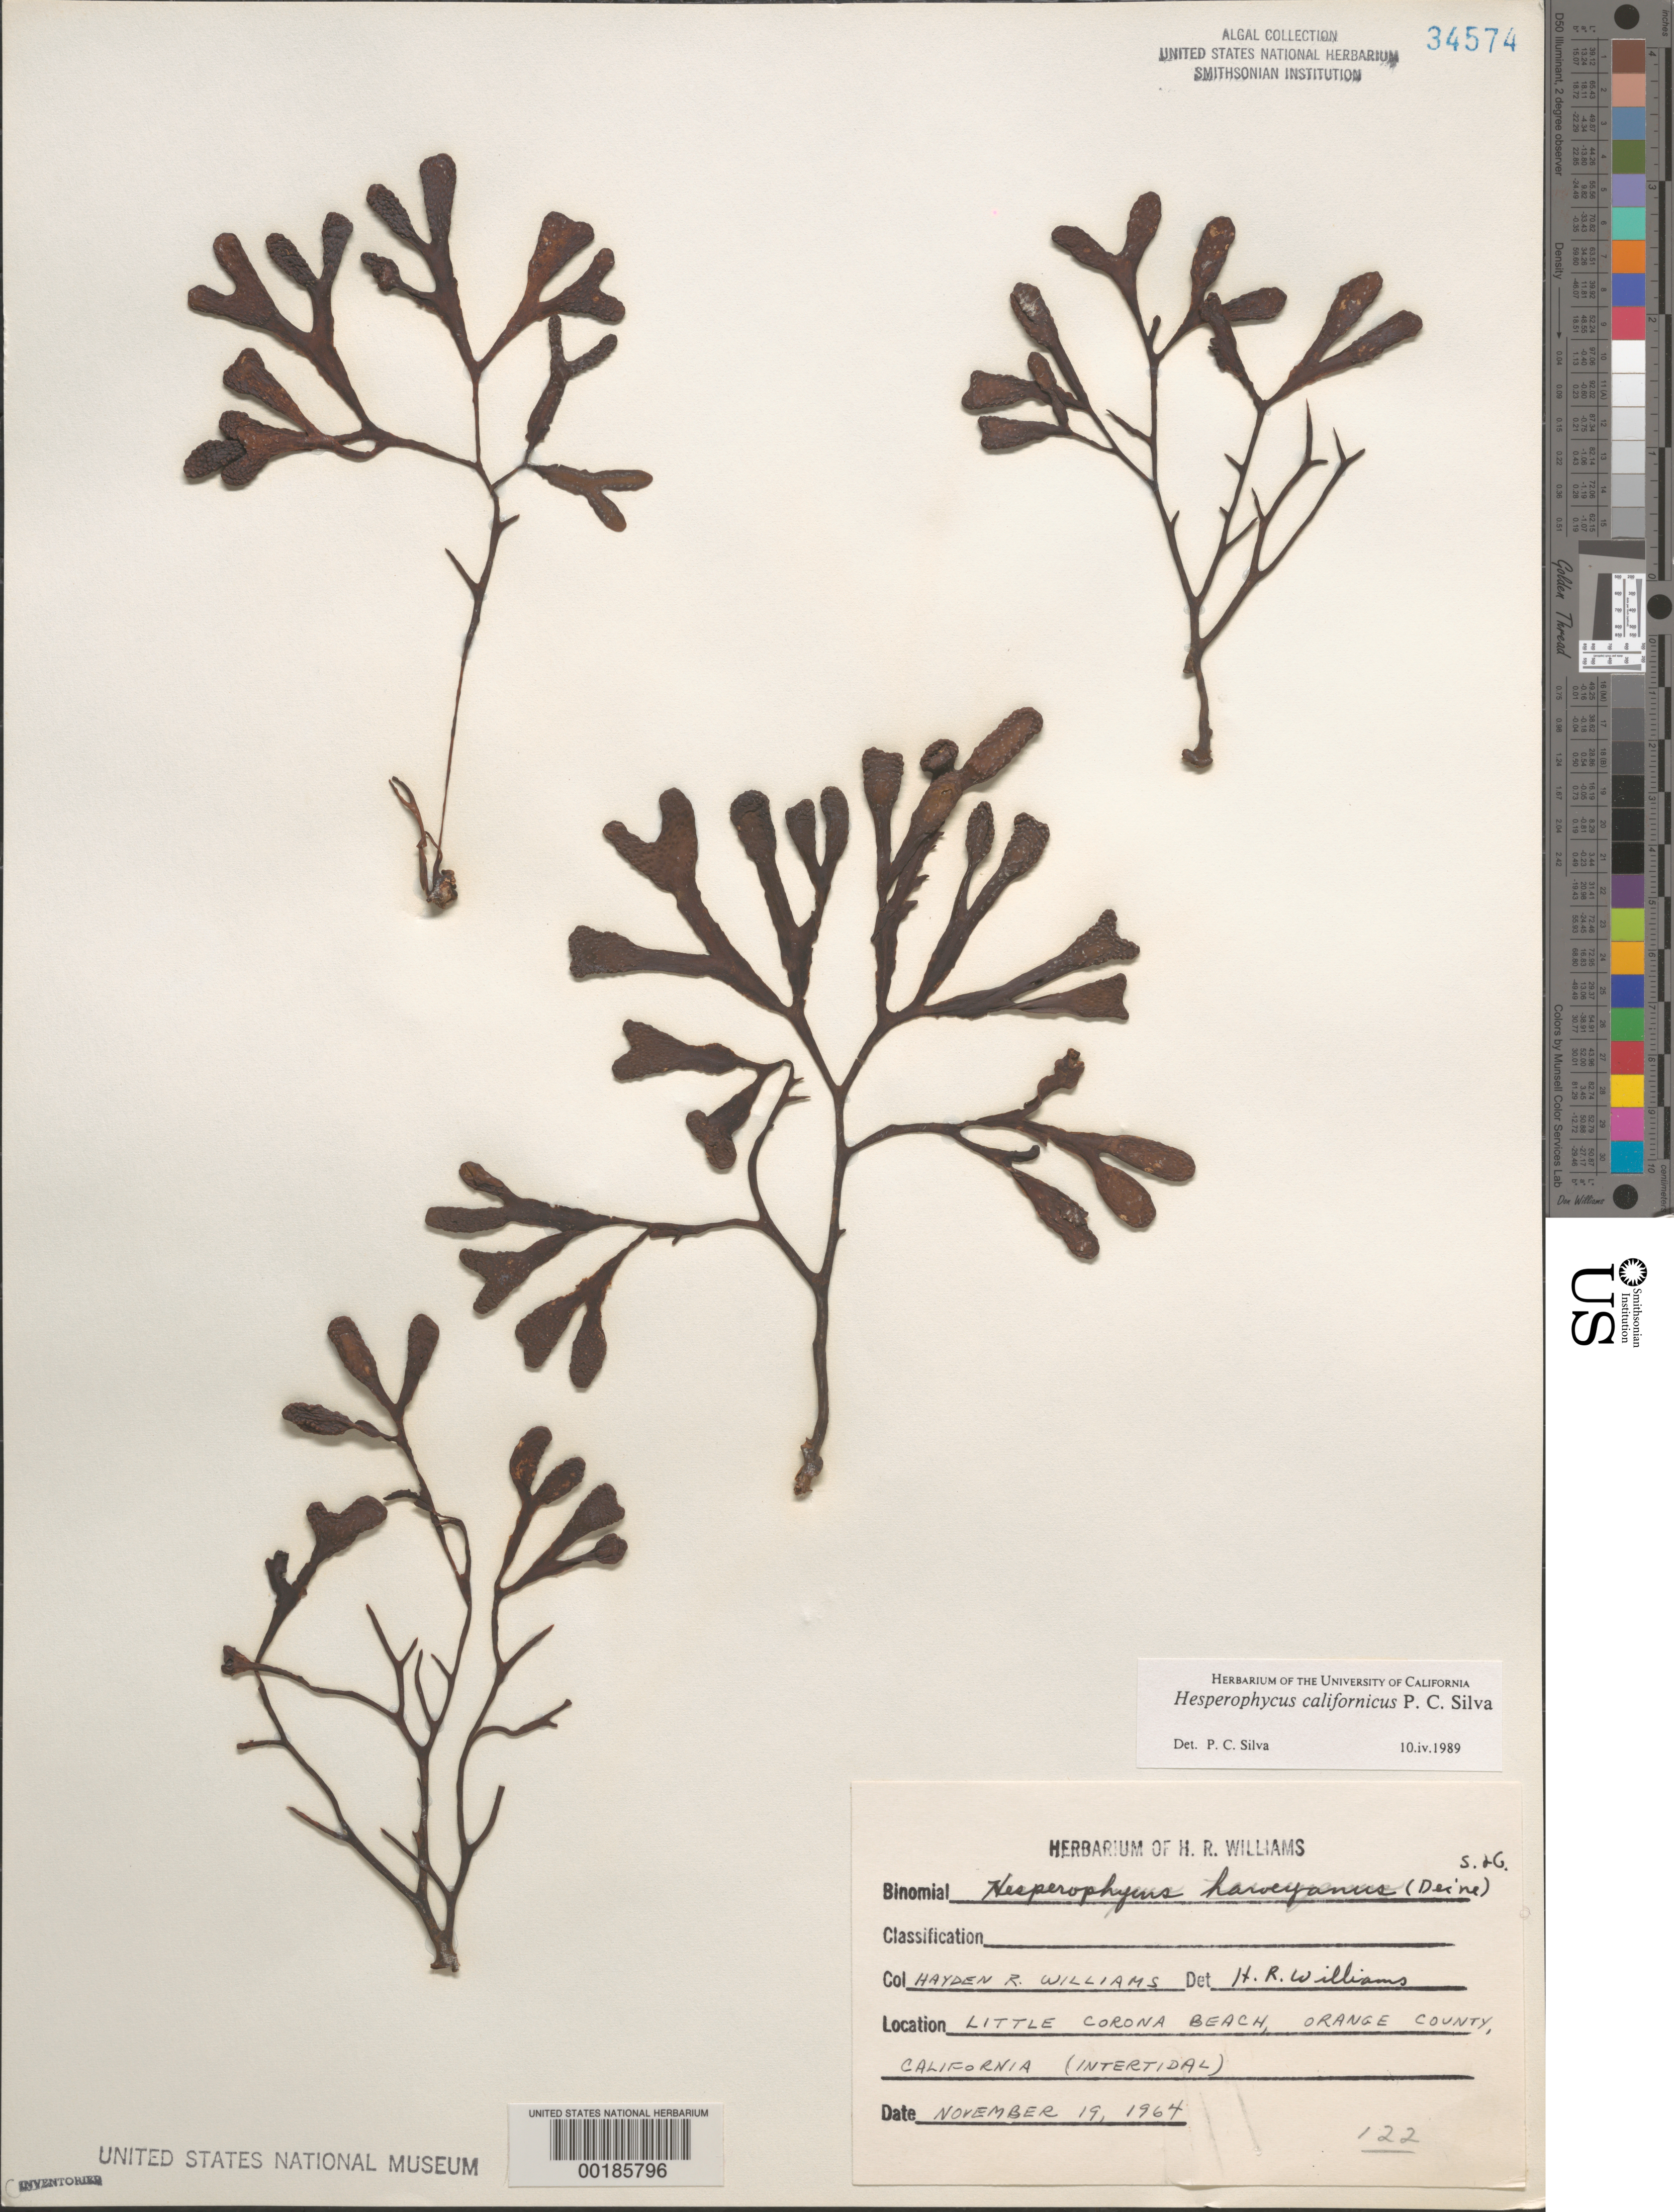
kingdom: Chromista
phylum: Ochrophyta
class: Phaeophyceae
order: Fucales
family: Fucaceae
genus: Hesperophycus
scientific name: Hesperophycus californicus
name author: P.C. Silva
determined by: Silva, P. C.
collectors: H. R. Williams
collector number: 122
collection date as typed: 19 Nov 1964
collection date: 1964-11-19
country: United States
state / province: California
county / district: Orange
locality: Little Corona Beach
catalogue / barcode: US 34574